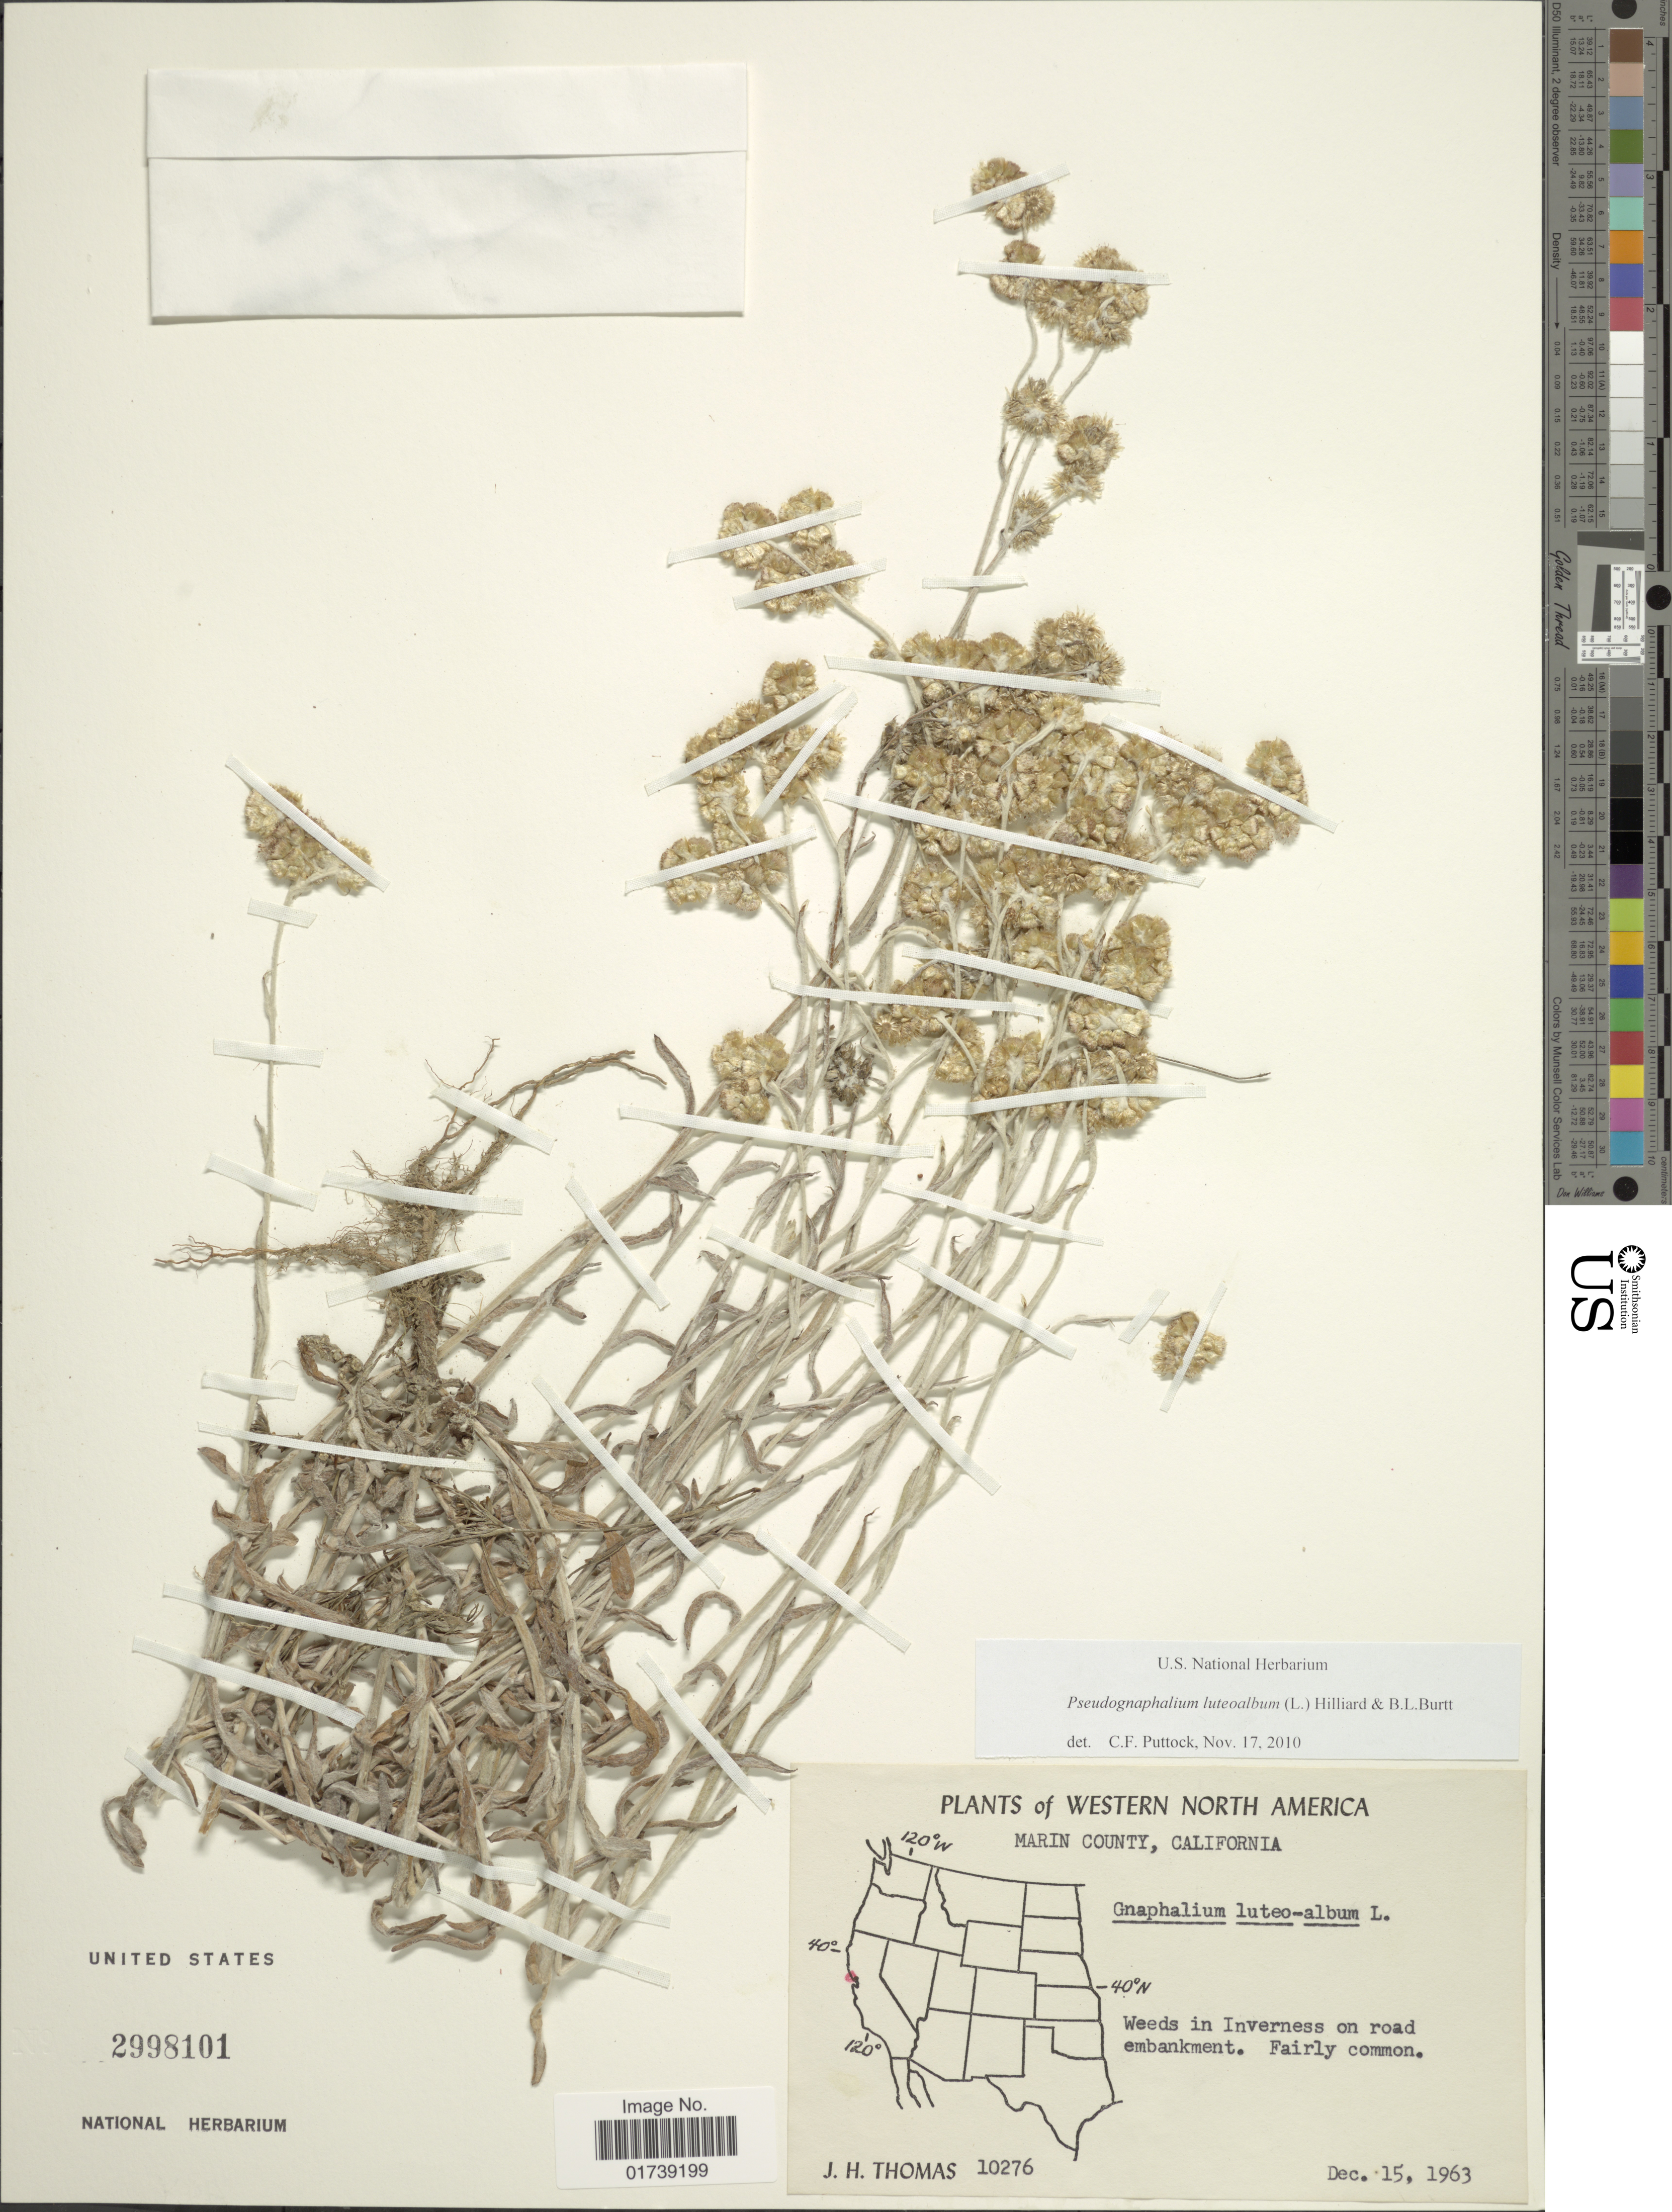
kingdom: Plantae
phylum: Tracheophyta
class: Magnoliopsida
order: Asterales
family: Asteraceae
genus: Pseudognaphalium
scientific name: Pseudognaphalium luteoalbum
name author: (L.) Hilliard & B.L. Burtt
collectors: J. H. Thomas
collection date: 1963-12-15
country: United States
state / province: California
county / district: Marin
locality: Western North America, Marin County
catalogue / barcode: US 2998101